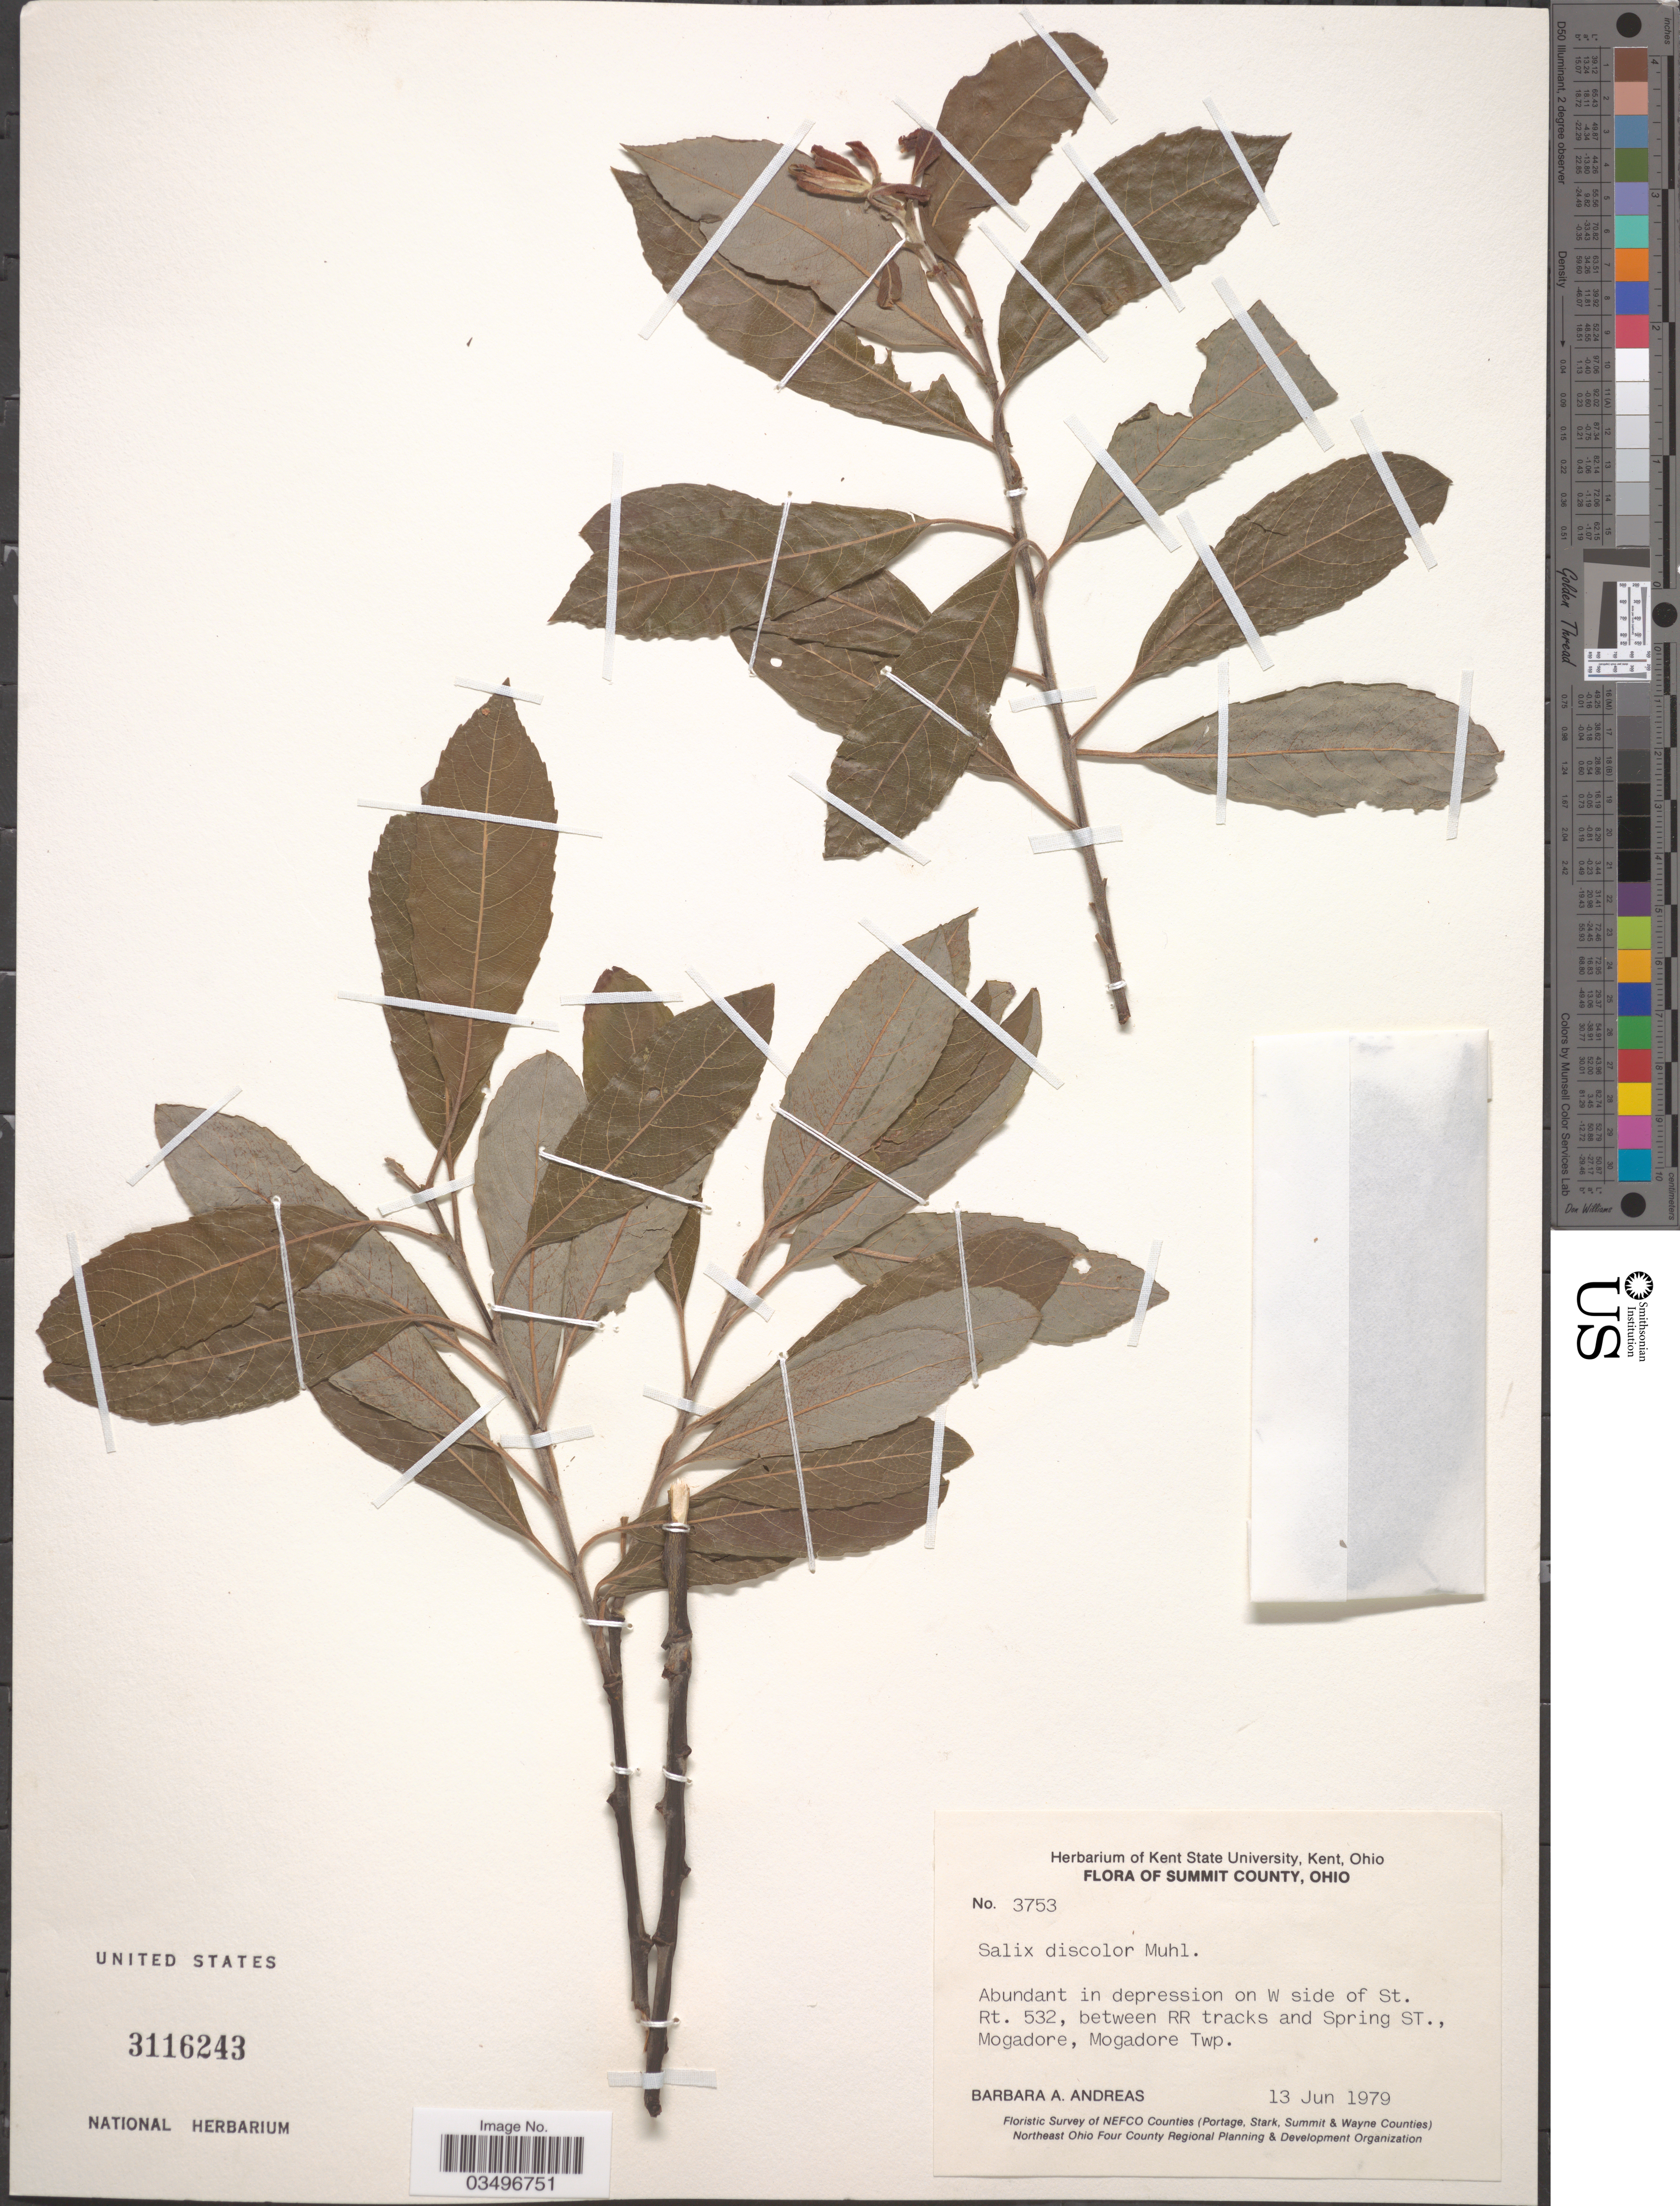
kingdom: Plantae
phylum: Tracheophyta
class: Magnoliopsida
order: Malpighiales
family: Salicaceae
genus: Salix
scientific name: Salix discolor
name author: Muhl.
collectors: B. A. Andreas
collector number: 3753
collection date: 1979-06-13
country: United States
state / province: Ohio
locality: Summit County. In depression on W side of St. Rt. 532, between RR tracks and Spring St., Mogadore, Mogadore Twp.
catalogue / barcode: US 3116243